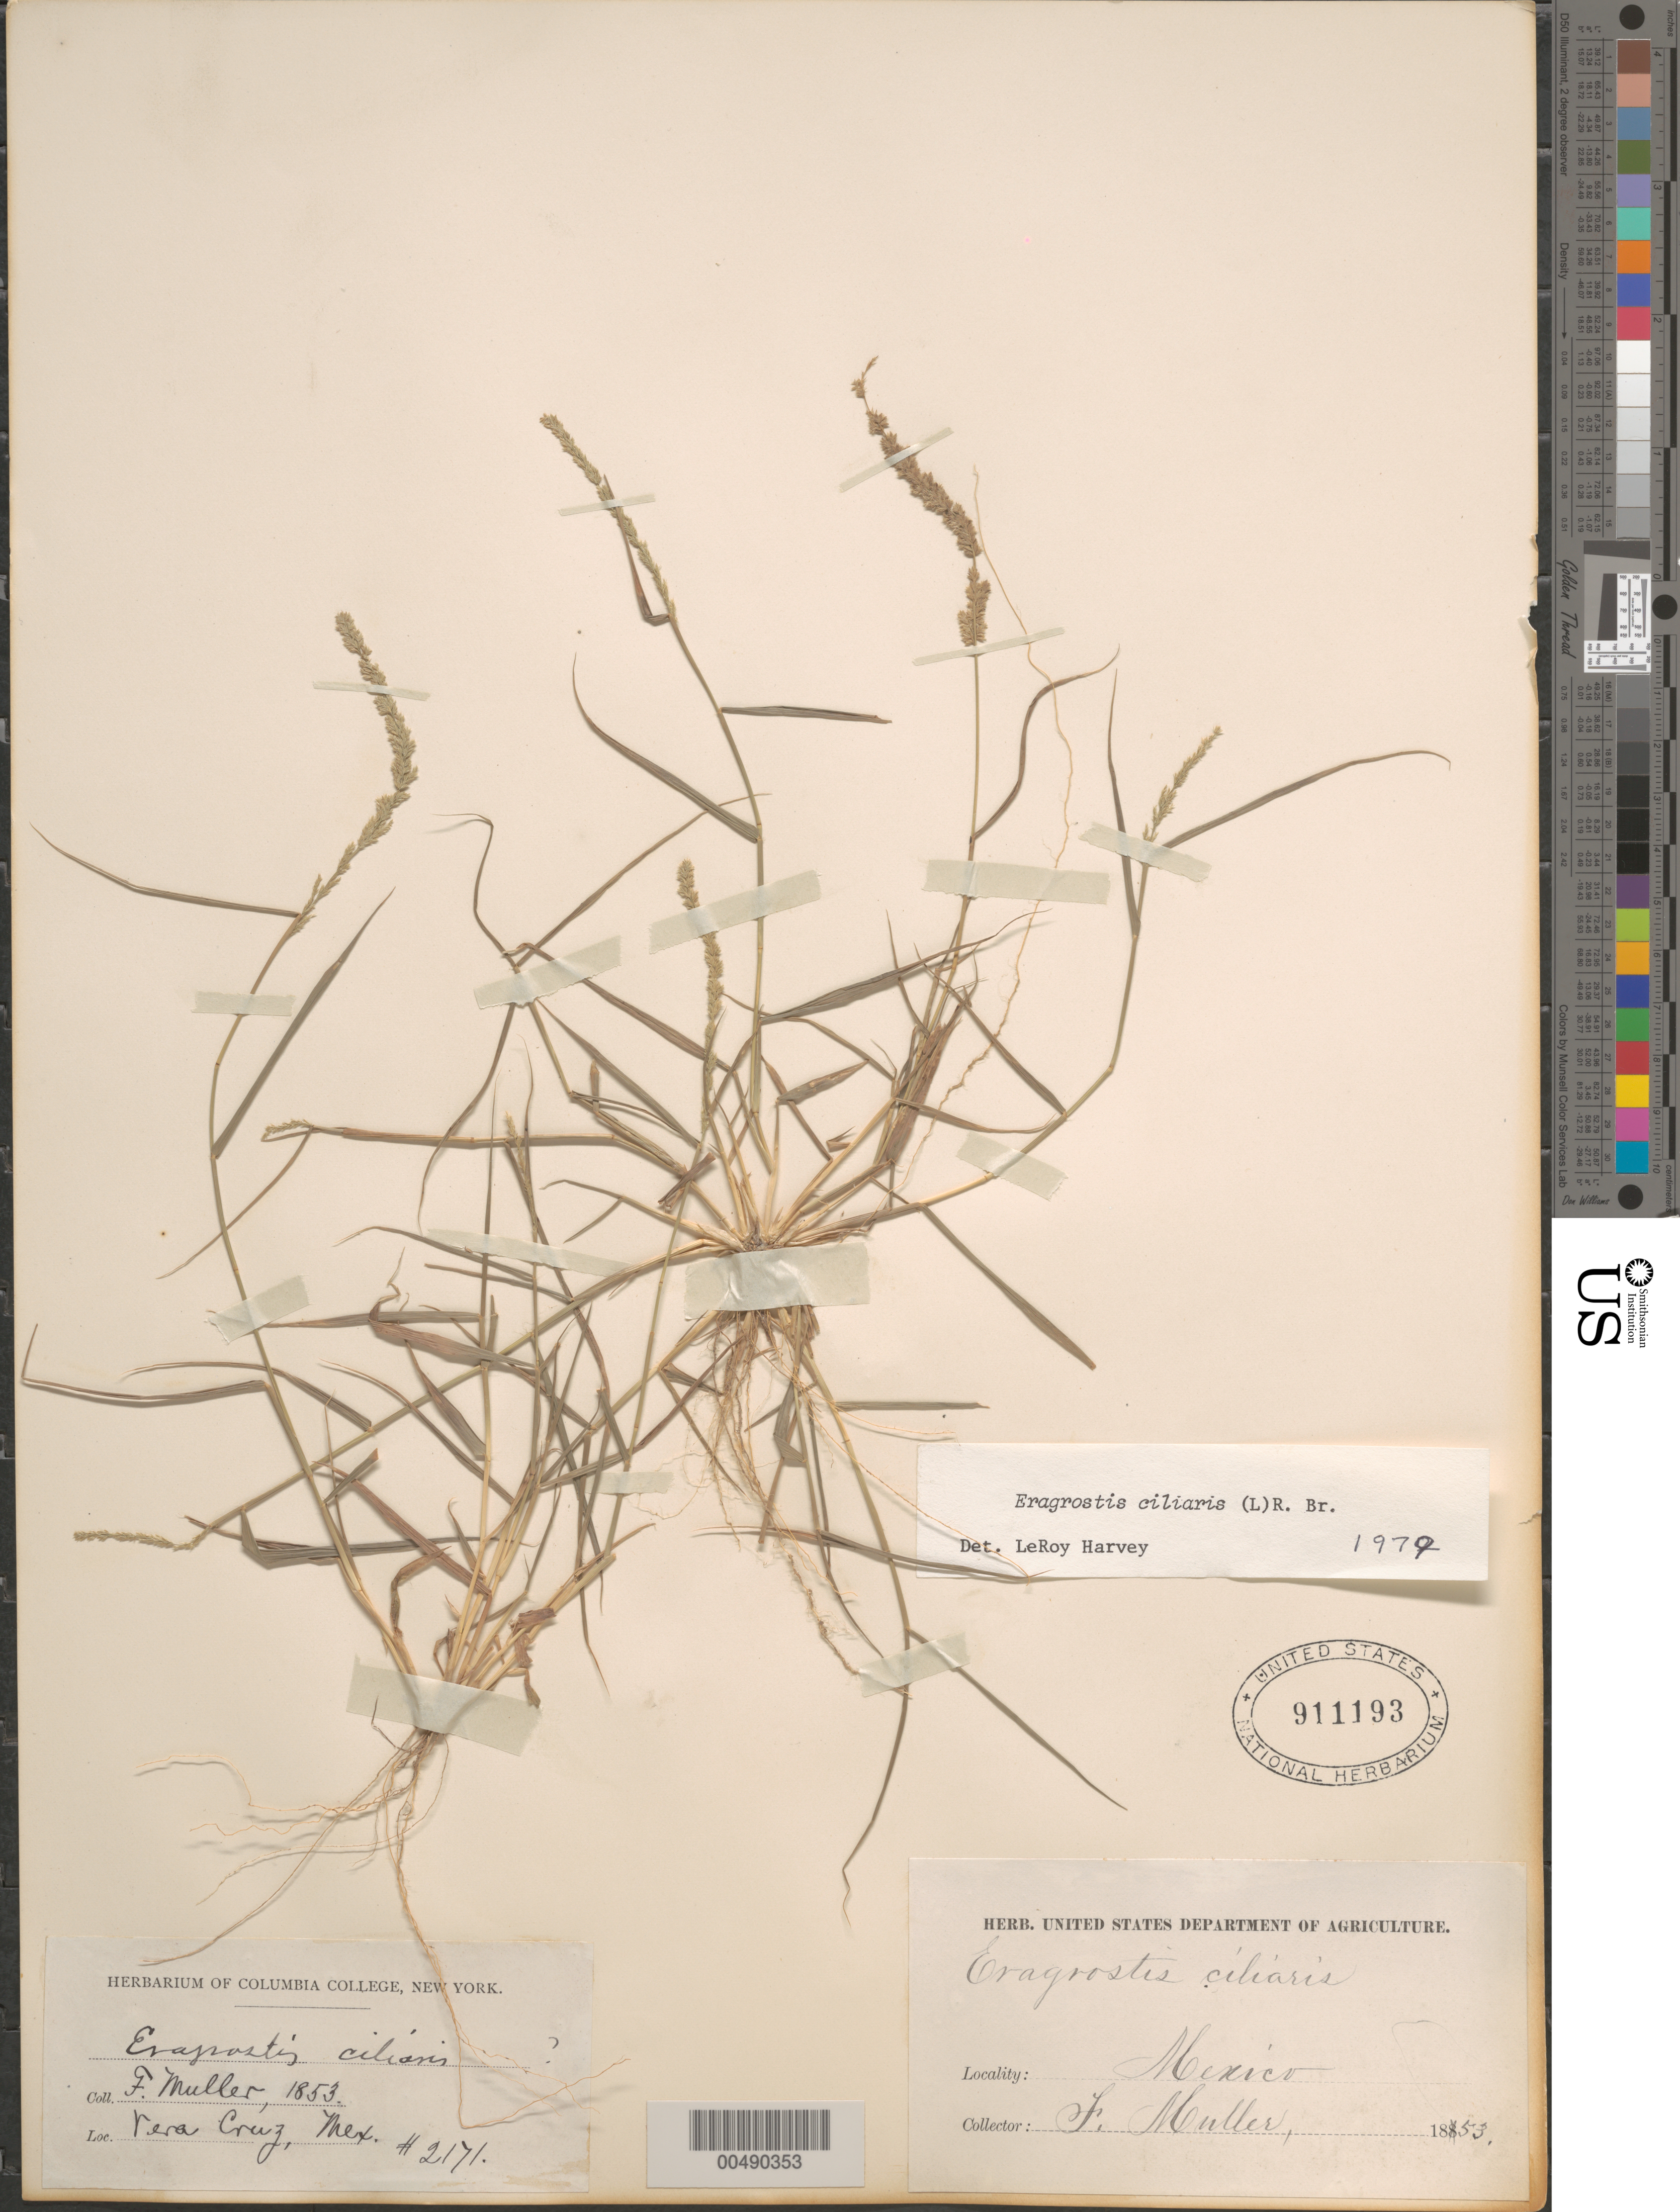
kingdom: Plantae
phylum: Tracheophyta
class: Liliopsida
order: Poales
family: Poaceae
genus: Eragrostis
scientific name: Eragrostis ciliaris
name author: (L.) R. Br.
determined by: Harvey, L.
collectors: F. Mueller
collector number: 2171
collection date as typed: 1853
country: Mexico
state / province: Veracruz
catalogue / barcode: US 911193